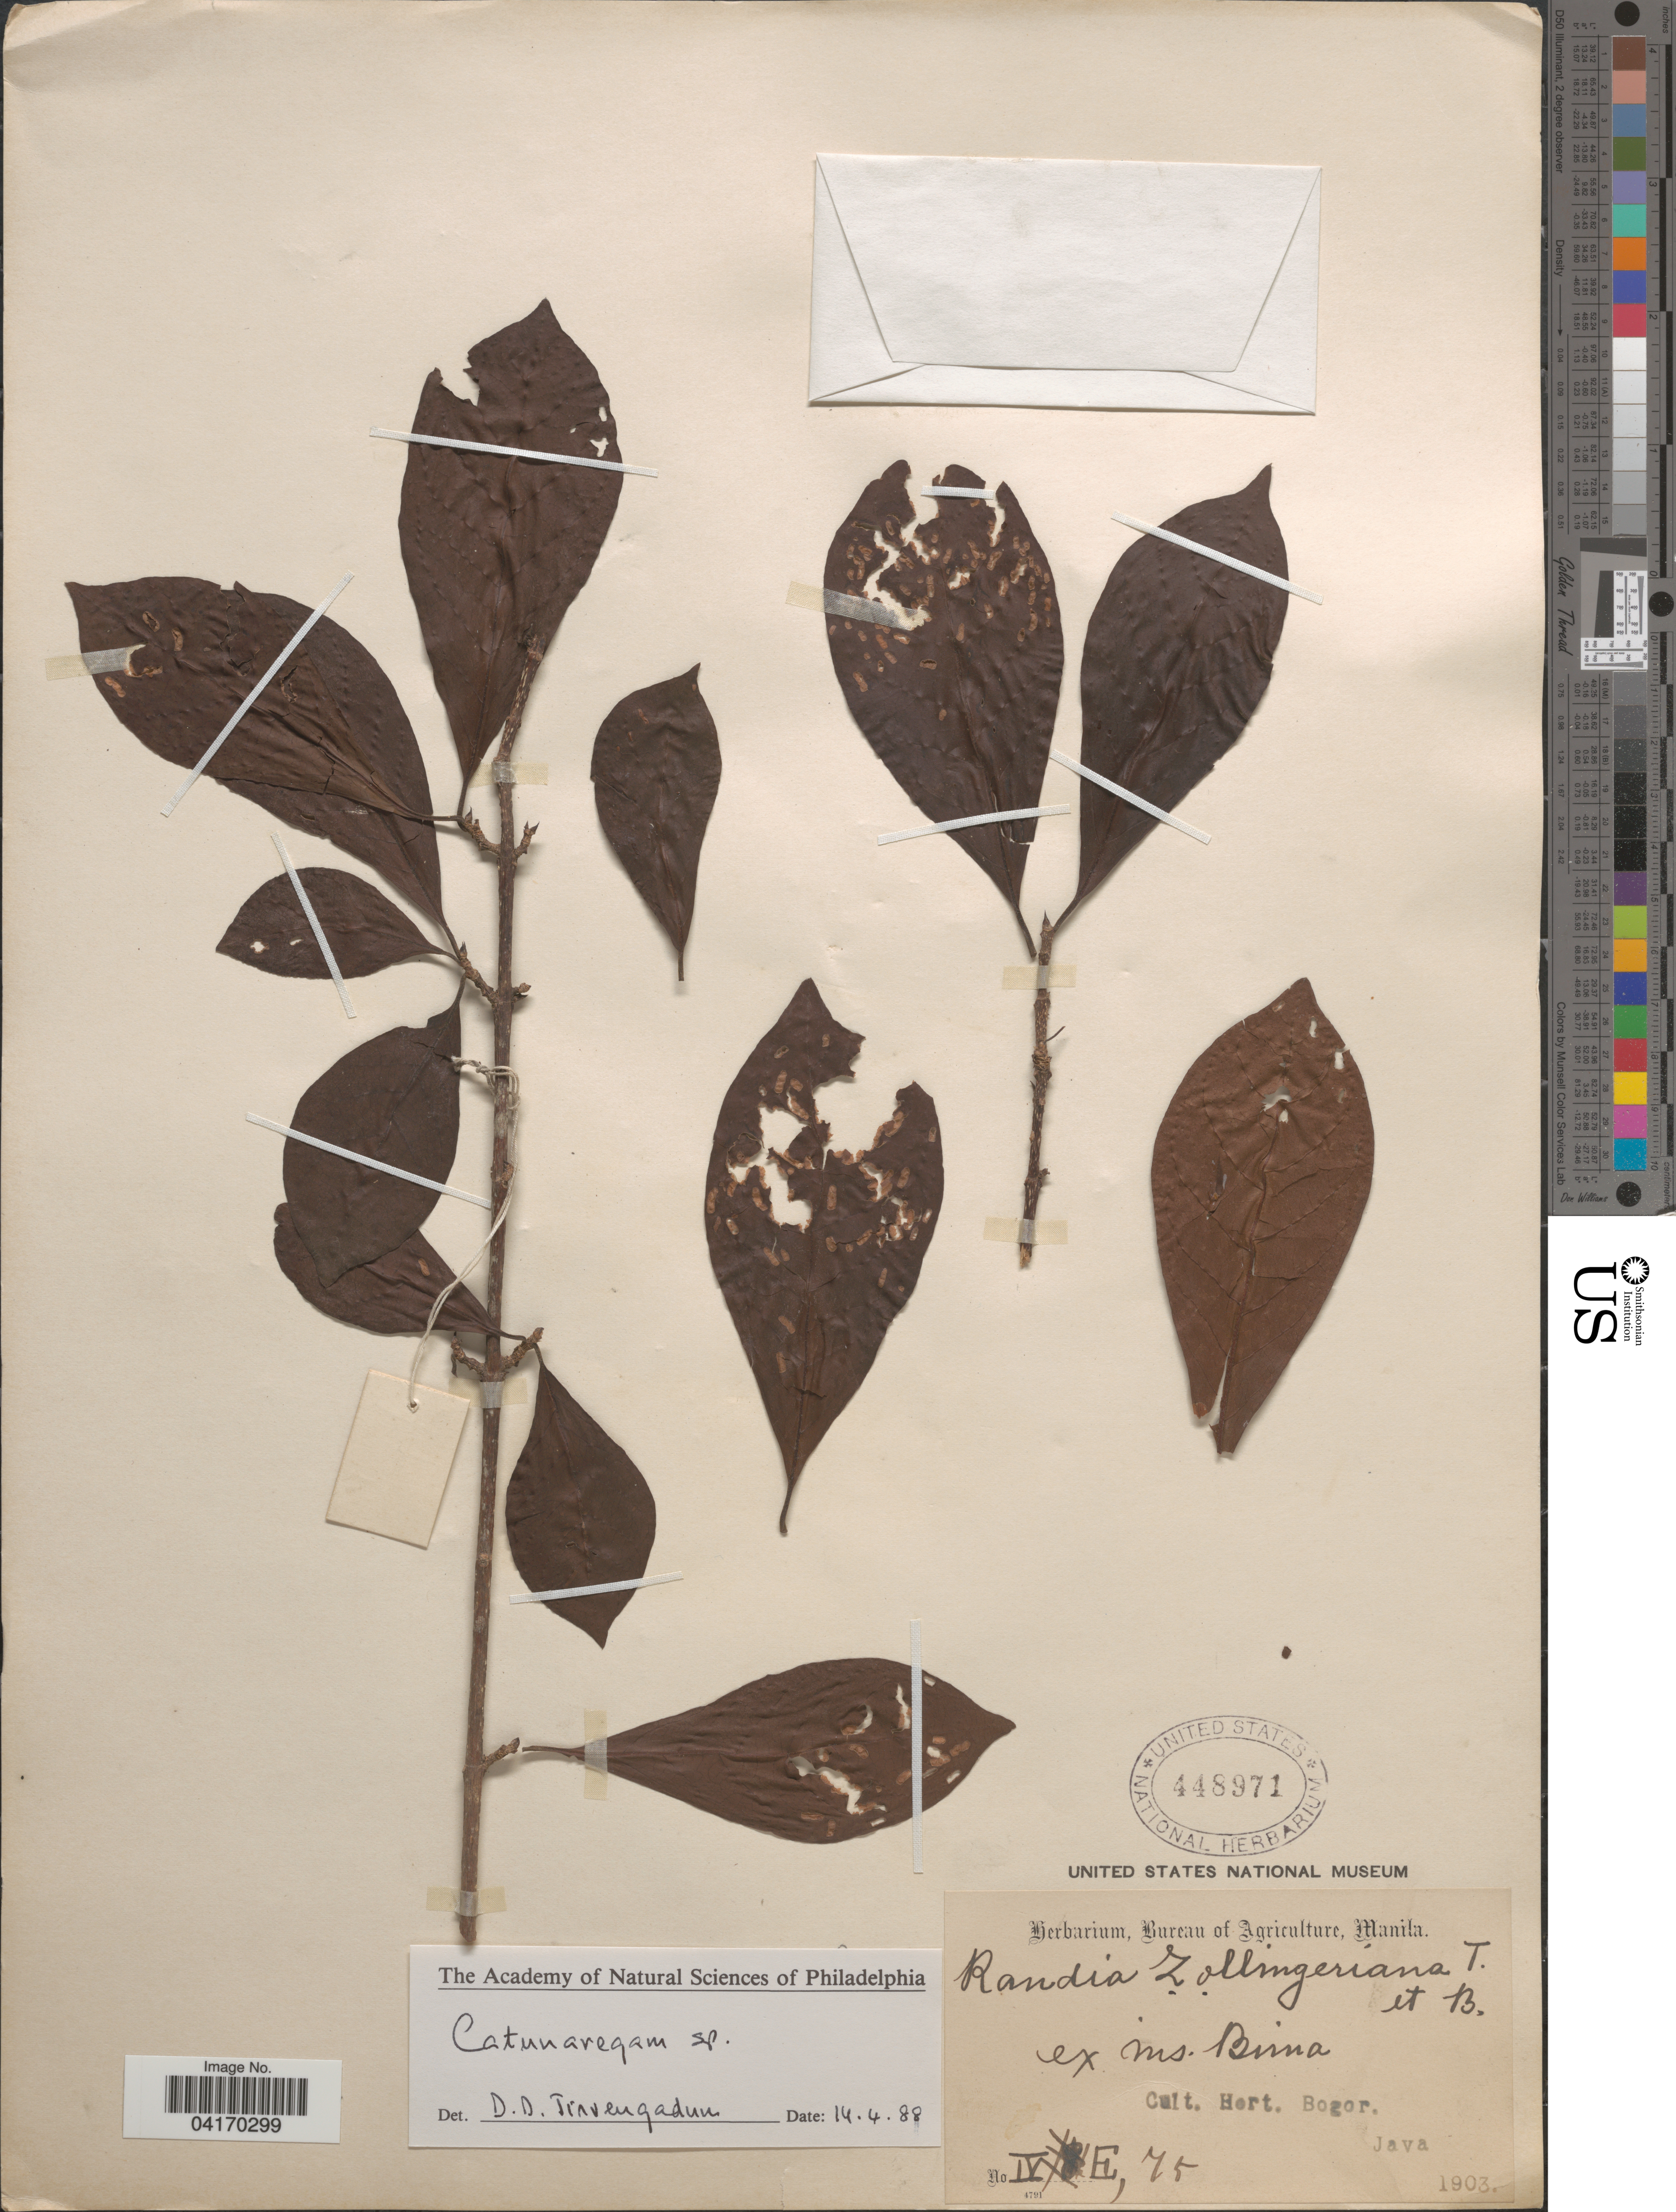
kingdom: Plantae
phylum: Tracheophyta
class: Magnoliopsida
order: Gentianales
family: Rubiaceae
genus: Catunaregam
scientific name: Catunaregam sp.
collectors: ex Herb. Bur. Agric. Manila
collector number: IV/X,75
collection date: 1903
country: Indonesia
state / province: Java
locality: Cult. Hort. Bogor.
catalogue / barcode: US 448971